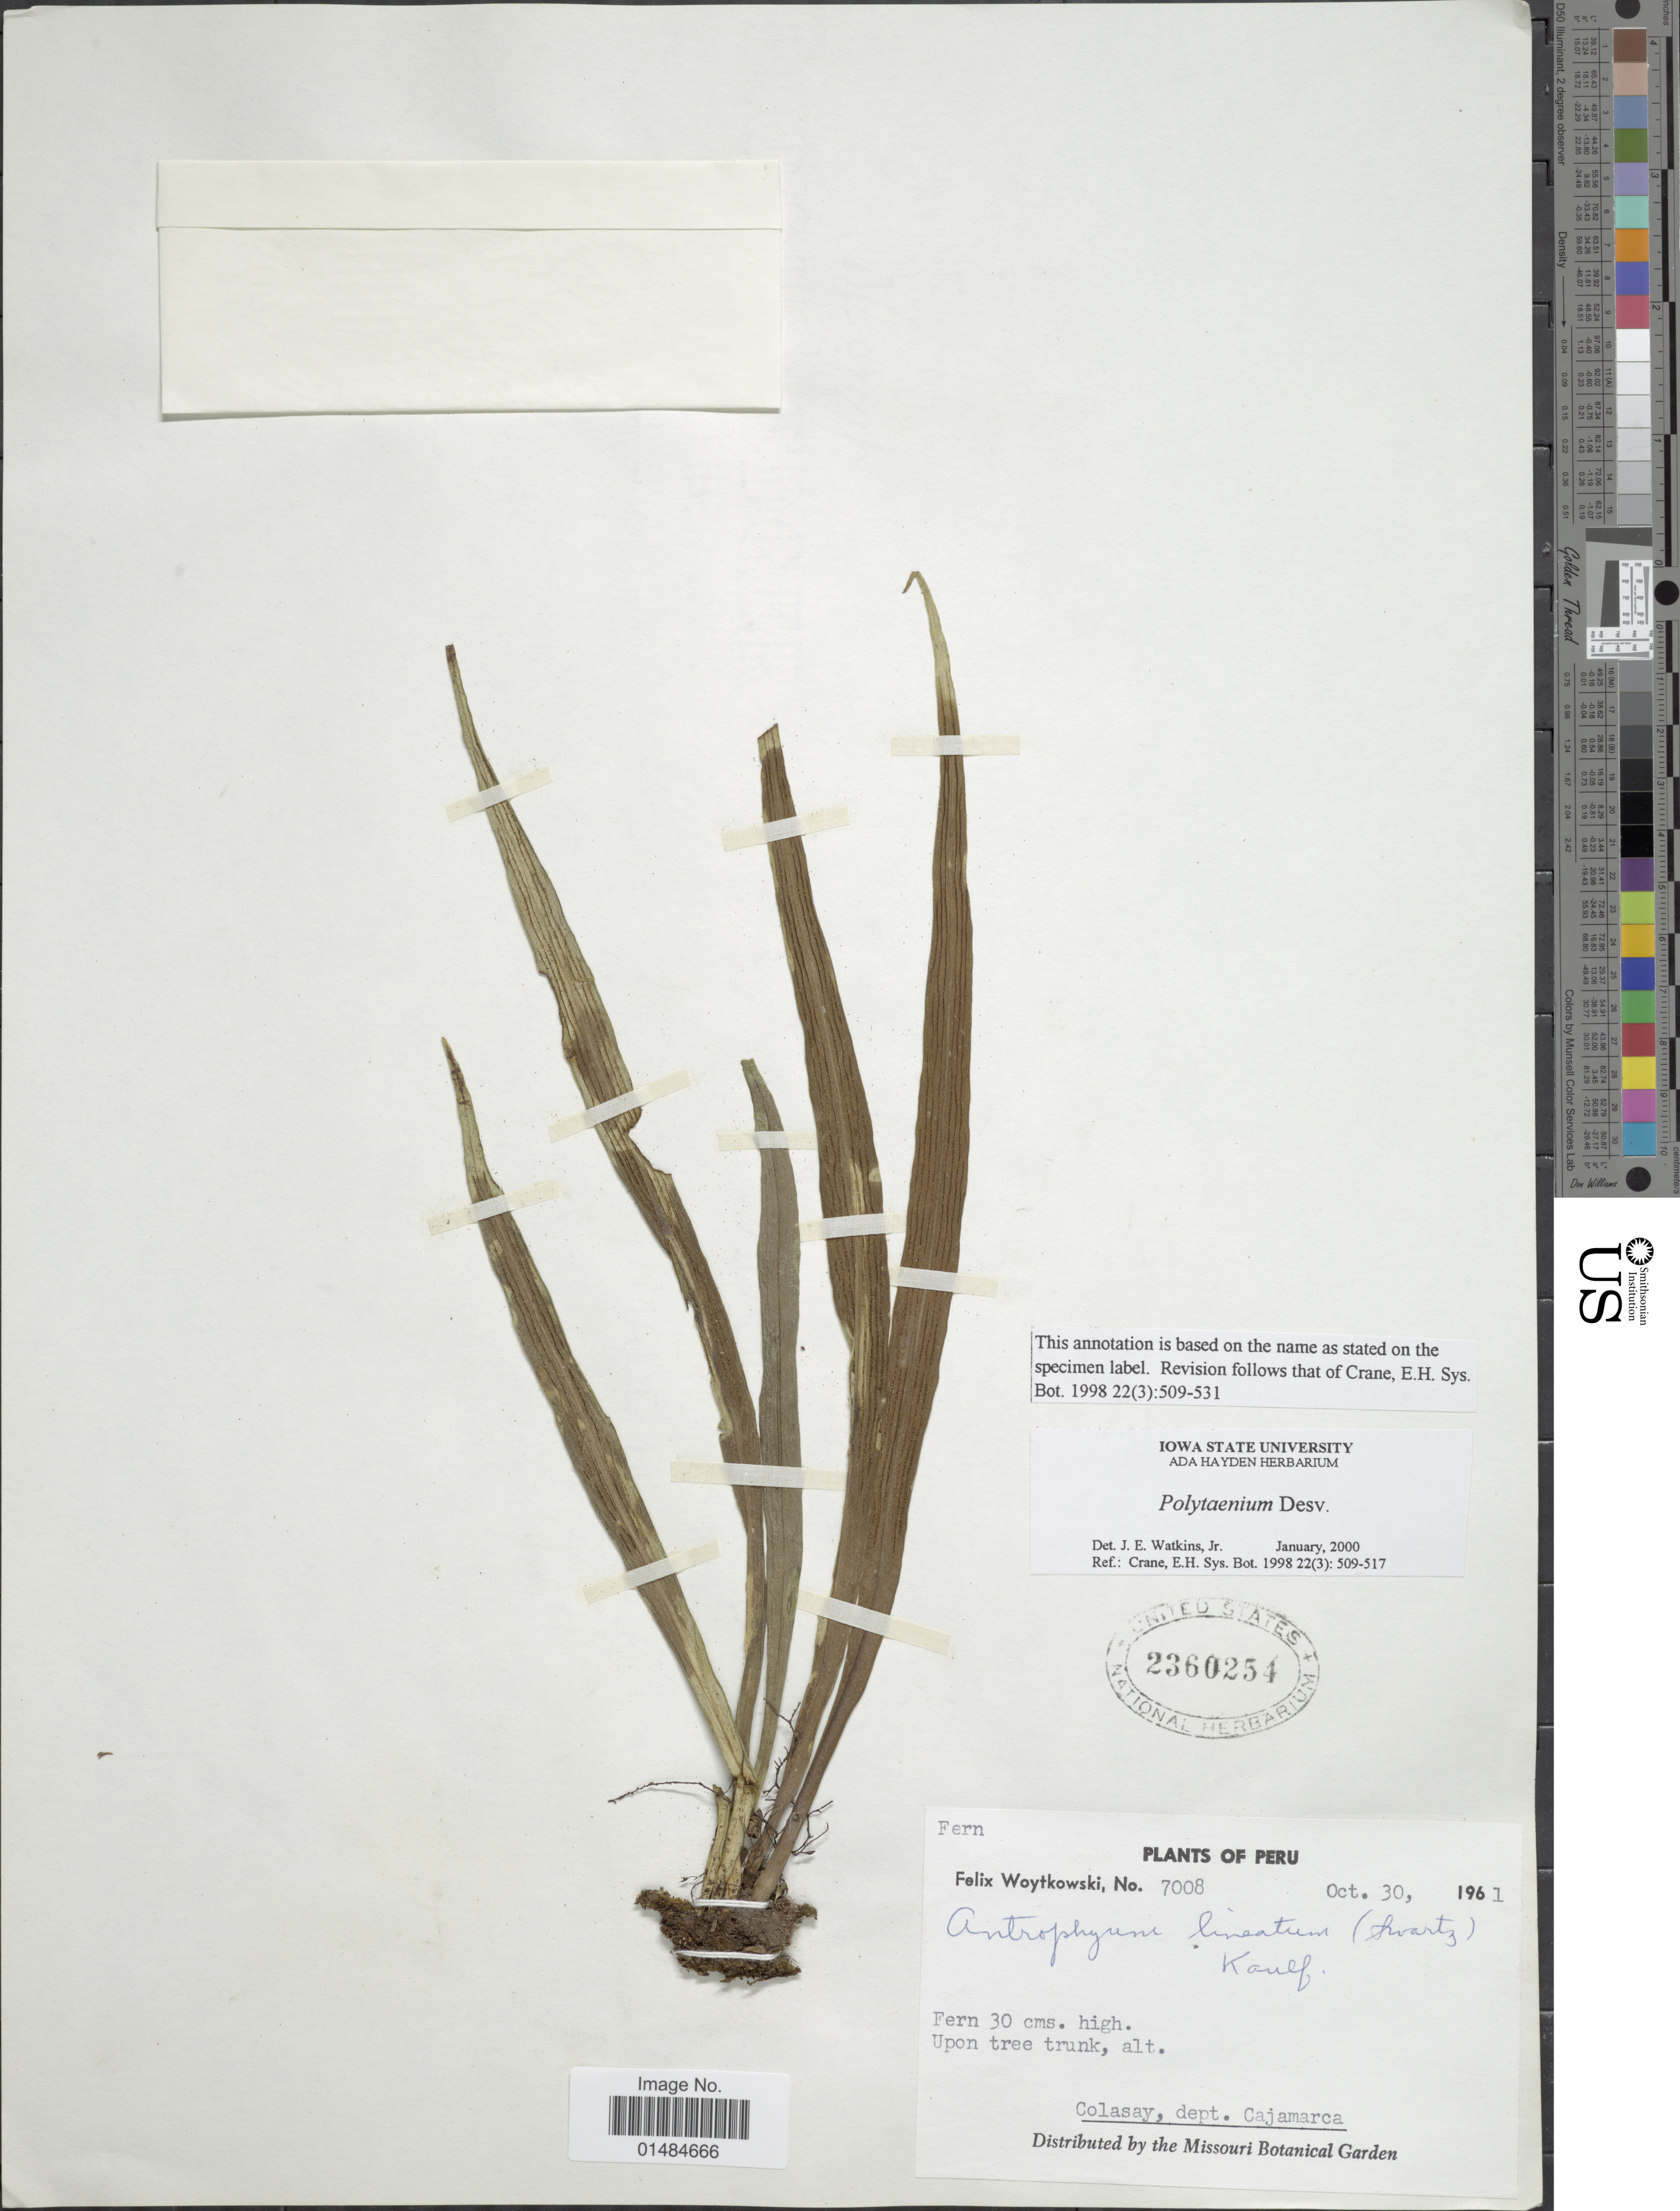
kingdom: Plantae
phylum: Tracheophyta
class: Polypodiopsida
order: Polypodiales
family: Pteridaceae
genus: Polytaenium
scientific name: Polytaenium lineatum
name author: (Sw.) J. Sm.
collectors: F. Woytkowski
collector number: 7008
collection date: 1961-10-30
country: Peru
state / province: Cajamarca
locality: Colasay, Dept. Cajamarca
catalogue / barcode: US 2360254